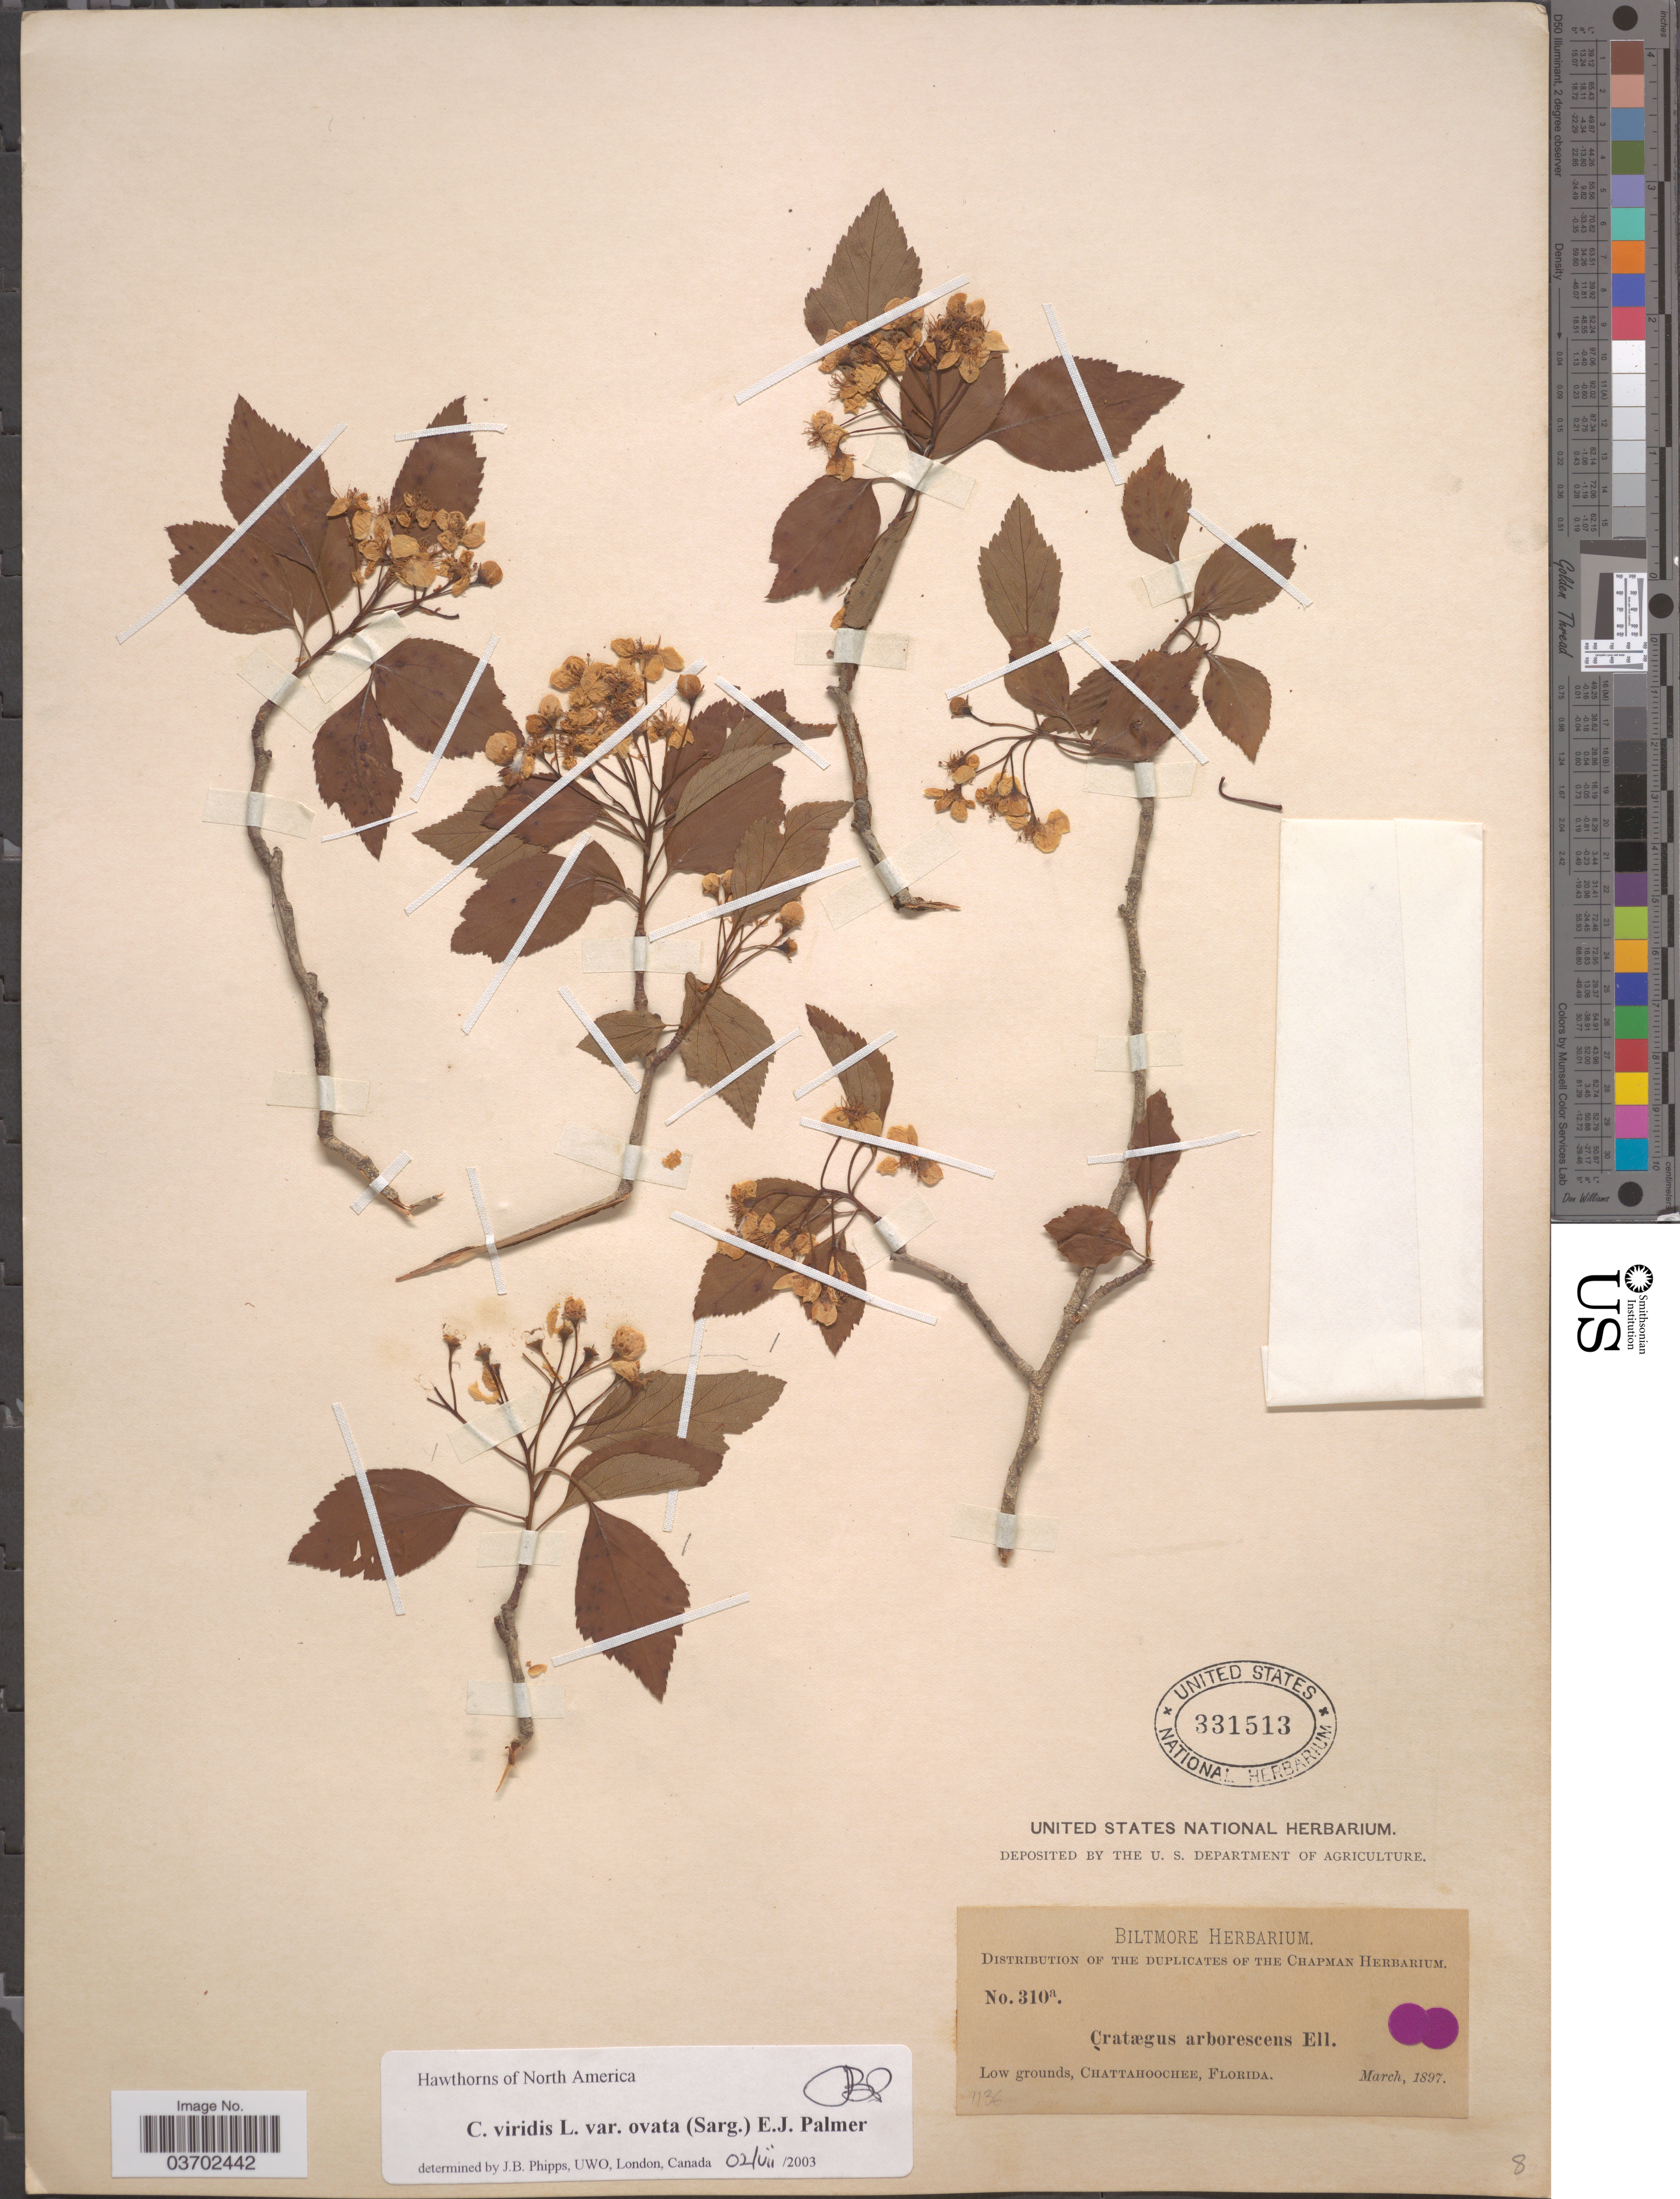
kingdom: Plantae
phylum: Tracheophyta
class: Magnoliopsida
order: Rosales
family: Rosaceae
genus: Crataegus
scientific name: Crataegus viridis var. ovata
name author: (Sarg.) E.J. Palmer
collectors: ex herb. Biltmore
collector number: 310a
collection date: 1897-03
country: United States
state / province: Florida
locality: Chattahoochee.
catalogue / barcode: US 331513